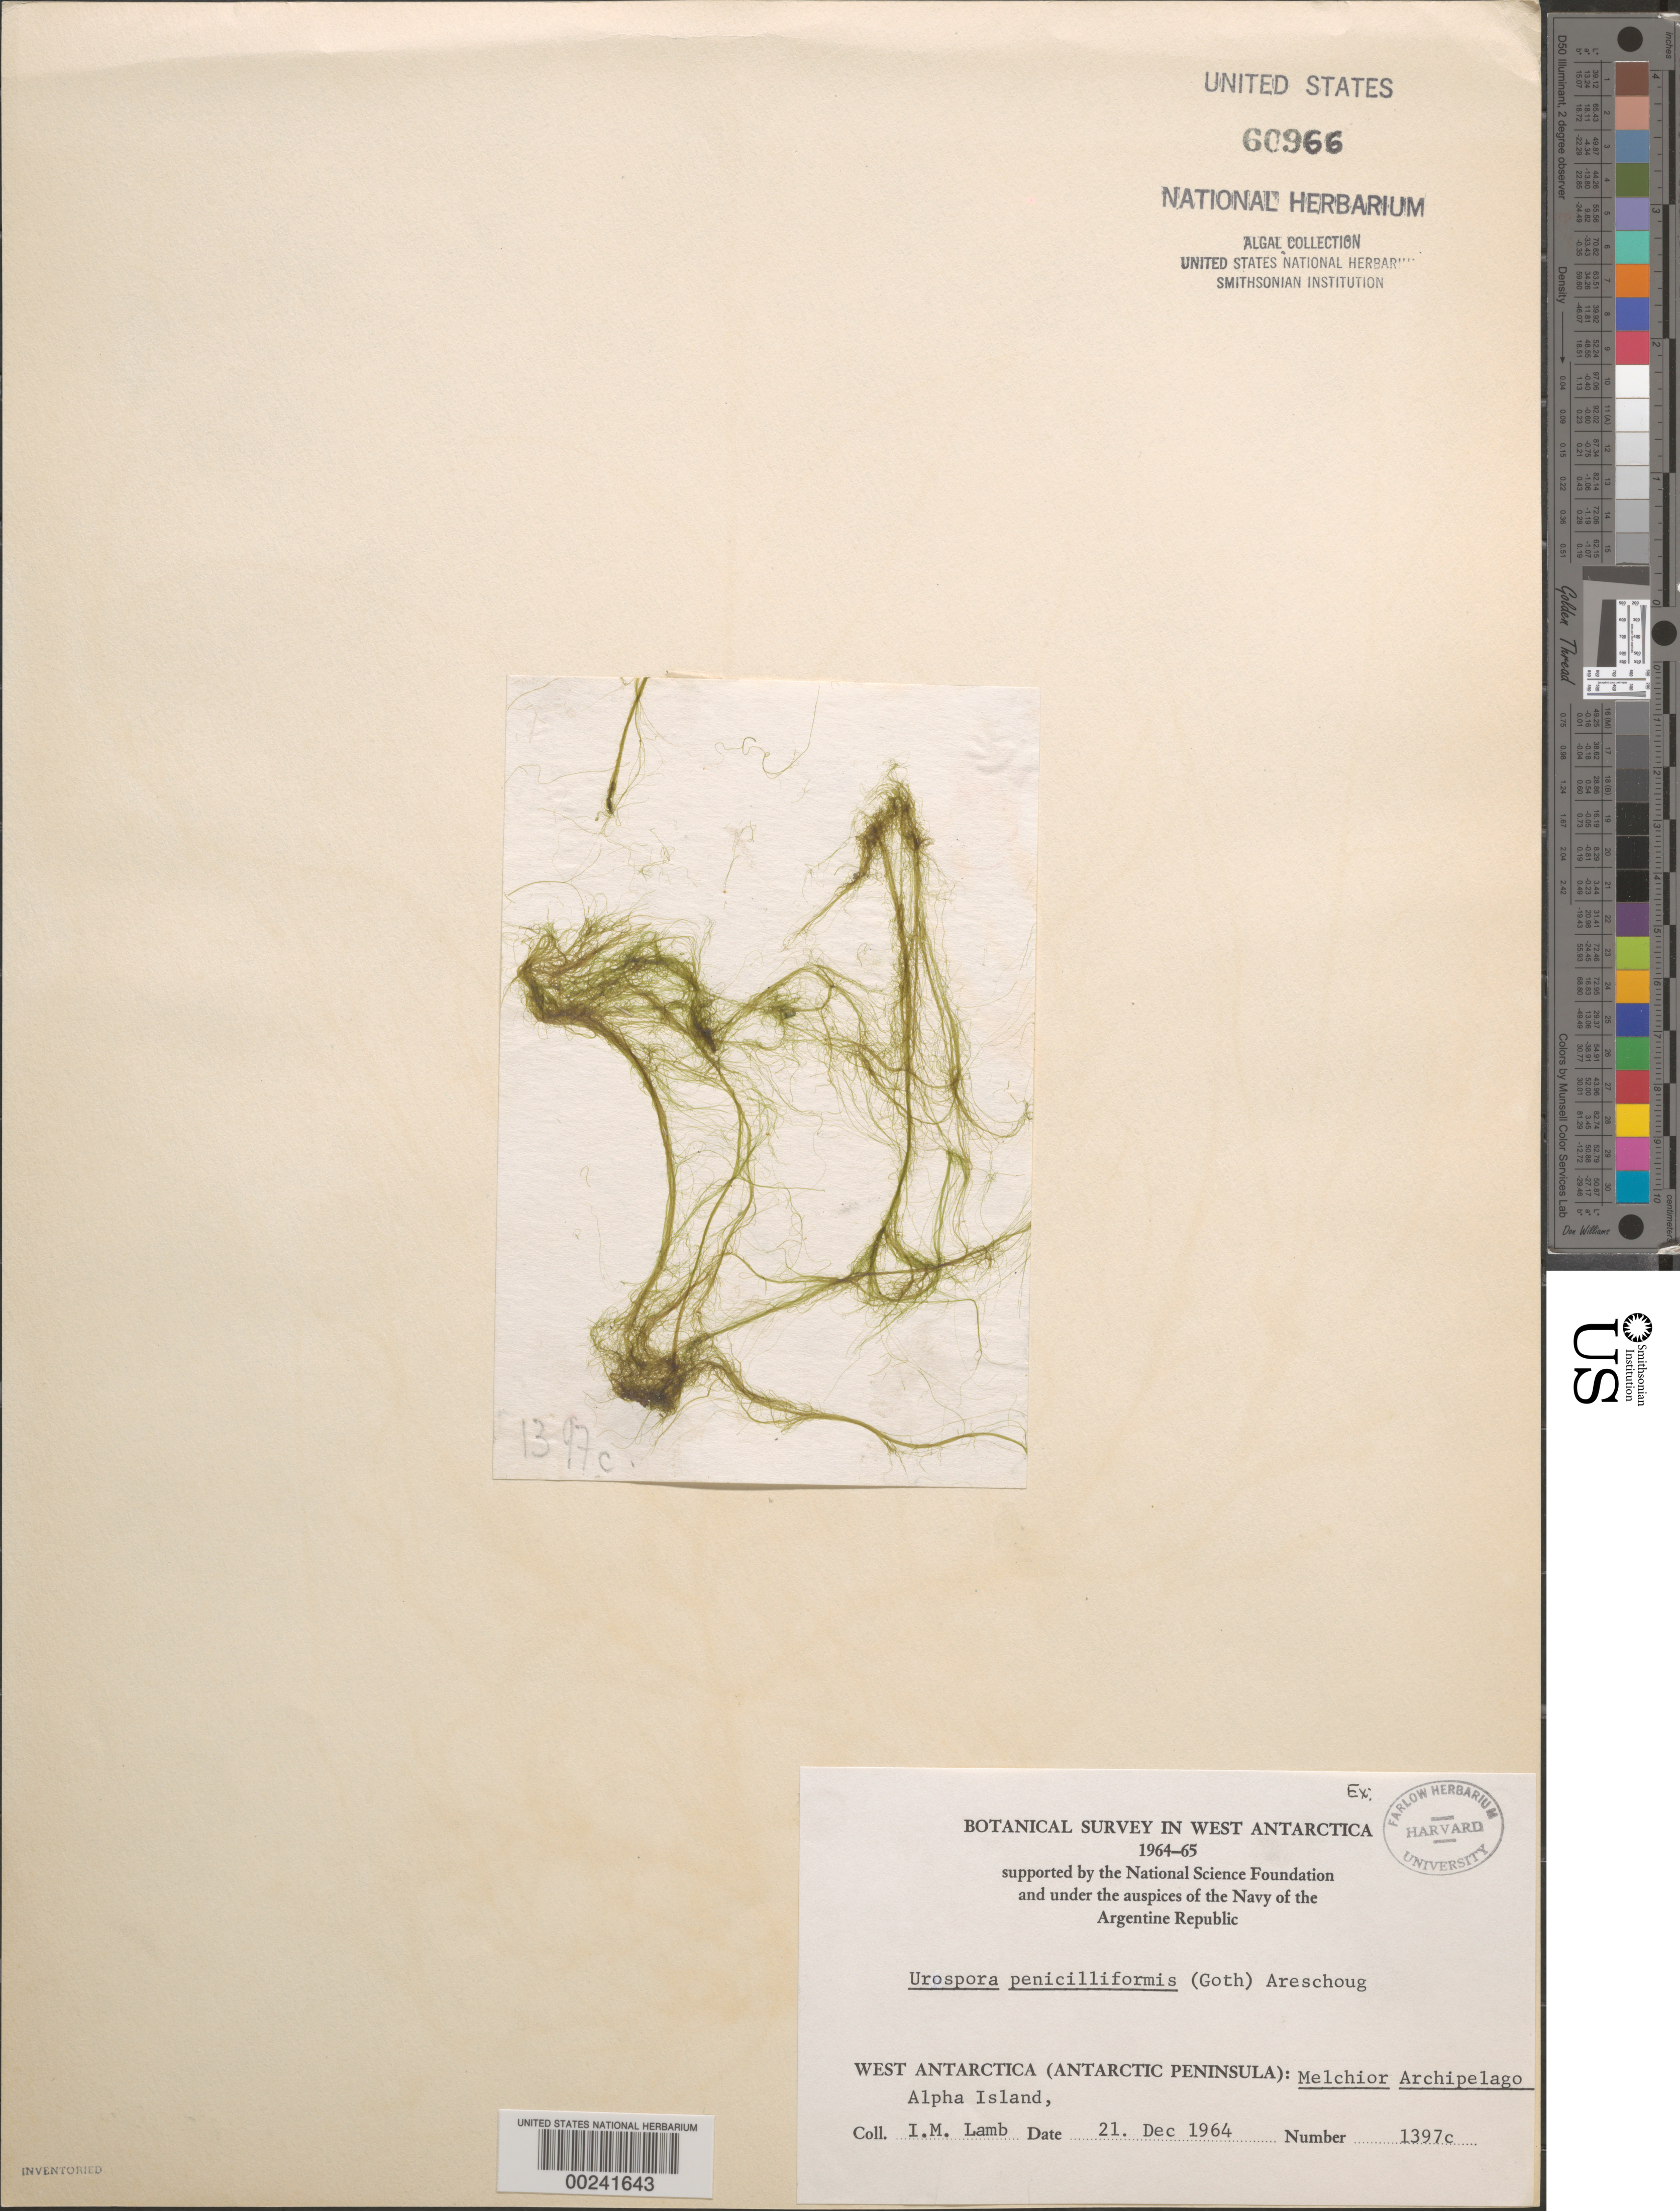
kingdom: Plantae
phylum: Chlorophyta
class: Ulvophyceae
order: Ulotrichales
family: Ulotrichaceae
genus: Urospora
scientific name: Urospora penicilliformis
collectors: I. M. Lamb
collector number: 1397c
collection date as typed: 21 Dec 1964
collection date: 1964-12-21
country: Antarctica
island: Alpha Island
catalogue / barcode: US 60966